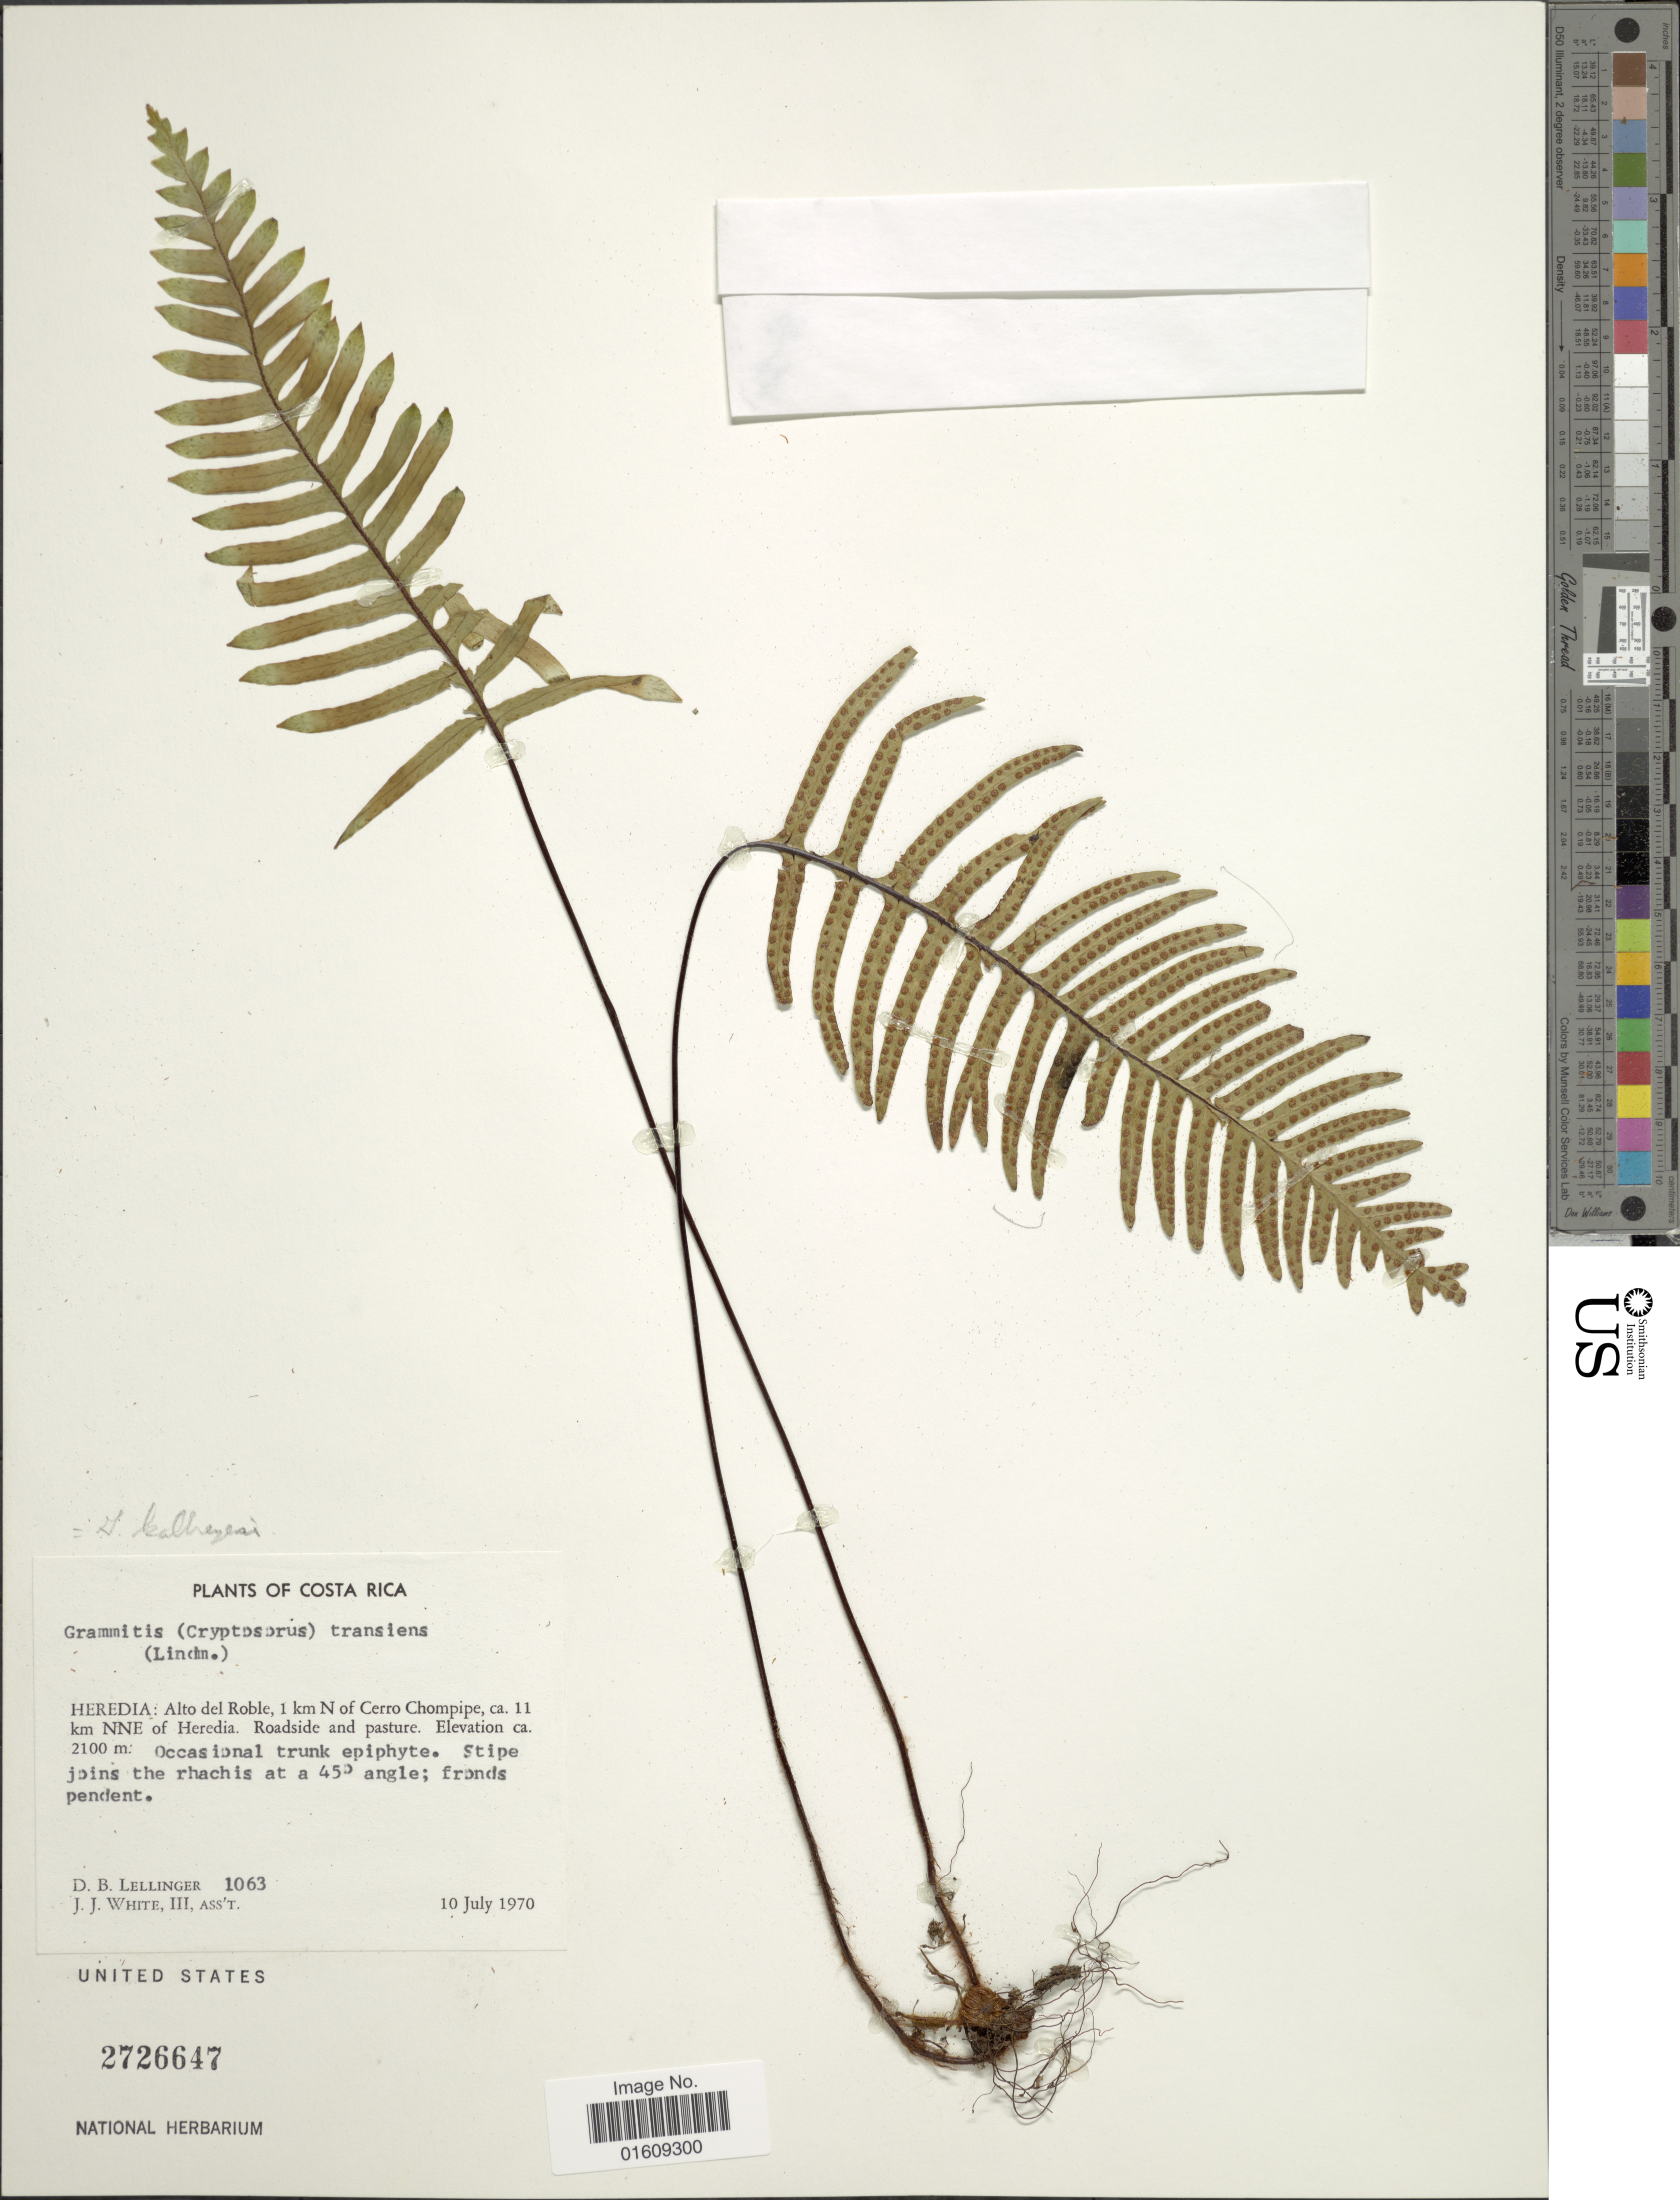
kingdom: Plantae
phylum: Tracheophyta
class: Polypodiopsida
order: Polypodiales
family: Polypodiaceae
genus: Ceradenia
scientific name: Ceradenia kalbreyeri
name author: (Baker) L.E. Bishop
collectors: D. B. Lellinger & J. J. White III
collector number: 1063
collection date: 1970-07-10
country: Costa Rica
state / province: Heredia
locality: Costa Rica, Heredia: Alto del Roble, 1 km N of Cerro Chompipe, ca. 11 km NNE of Heredia.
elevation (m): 2100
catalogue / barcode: US 2726647